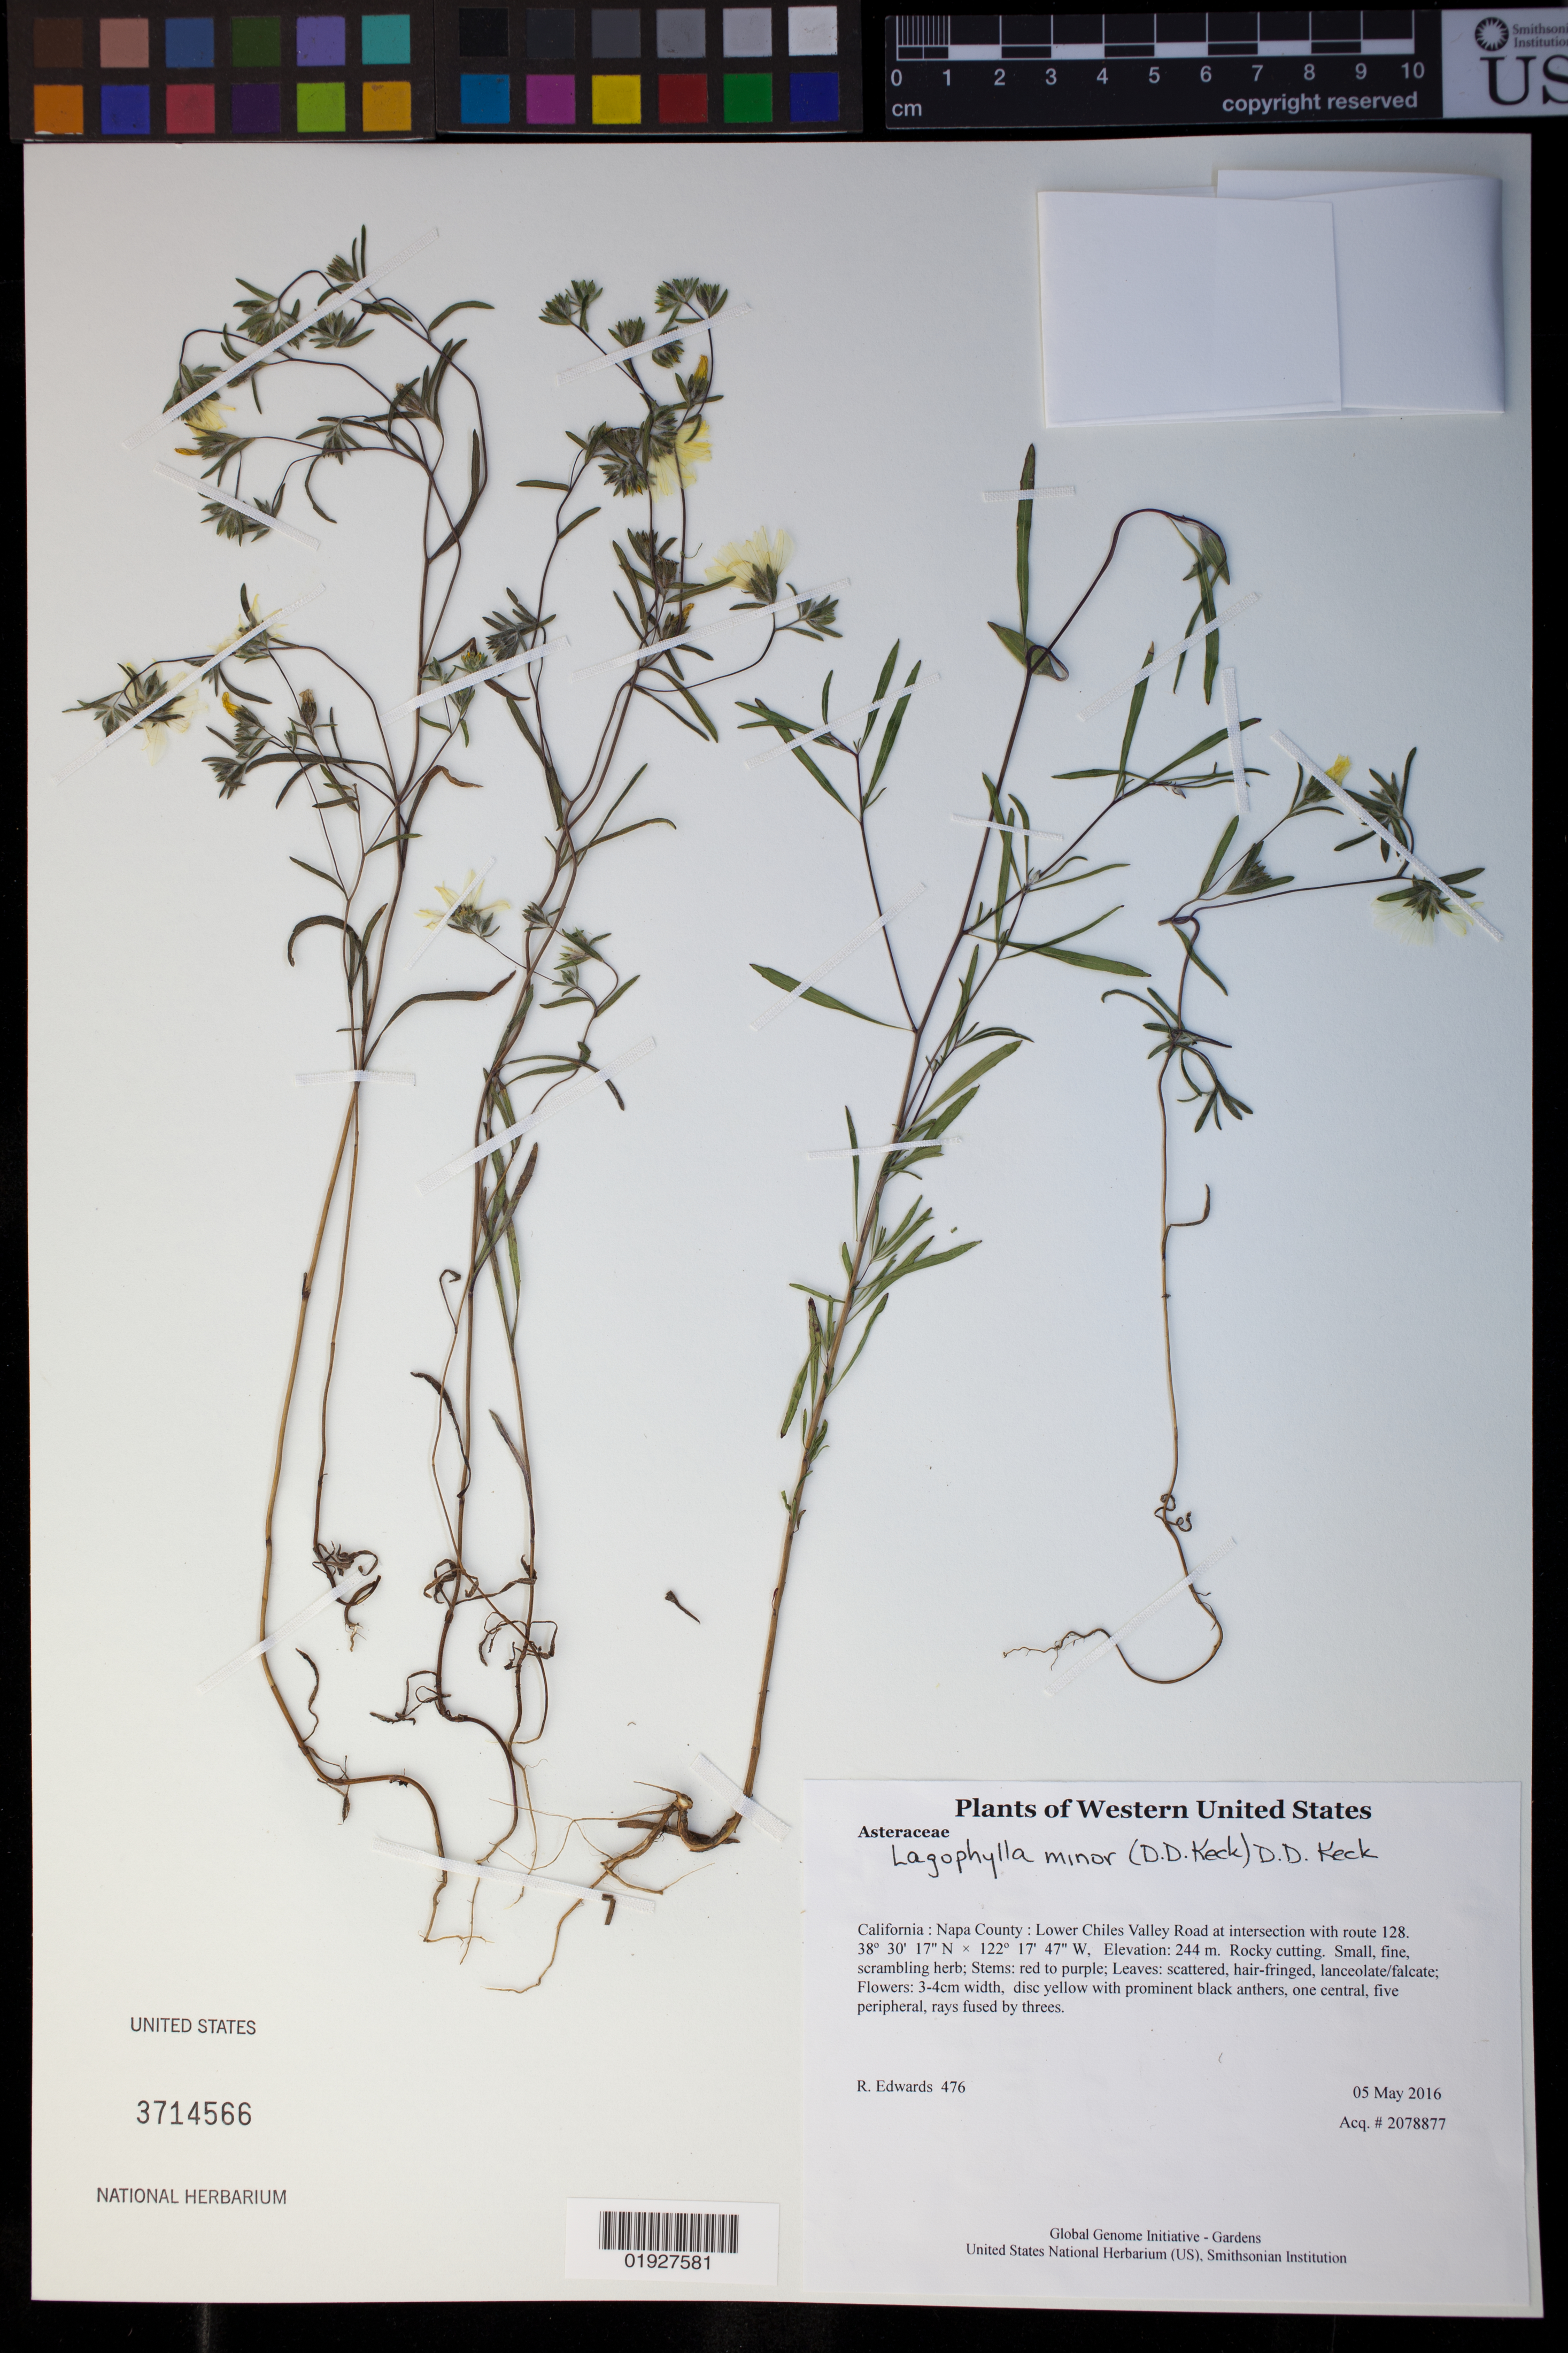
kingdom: Plantae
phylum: Tracheophyta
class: Magnoliopsida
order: Asterales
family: Asteraceae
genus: Lagophylla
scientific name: Lagophylla minor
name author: (D.D. Keck) D.D. Keck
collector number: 476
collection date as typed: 5 May 2016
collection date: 2016-05-05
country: United States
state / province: California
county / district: Napa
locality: Lower Chiles Valley Road at intersection with route 128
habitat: Rocky cutting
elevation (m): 244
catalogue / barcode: US 3714566